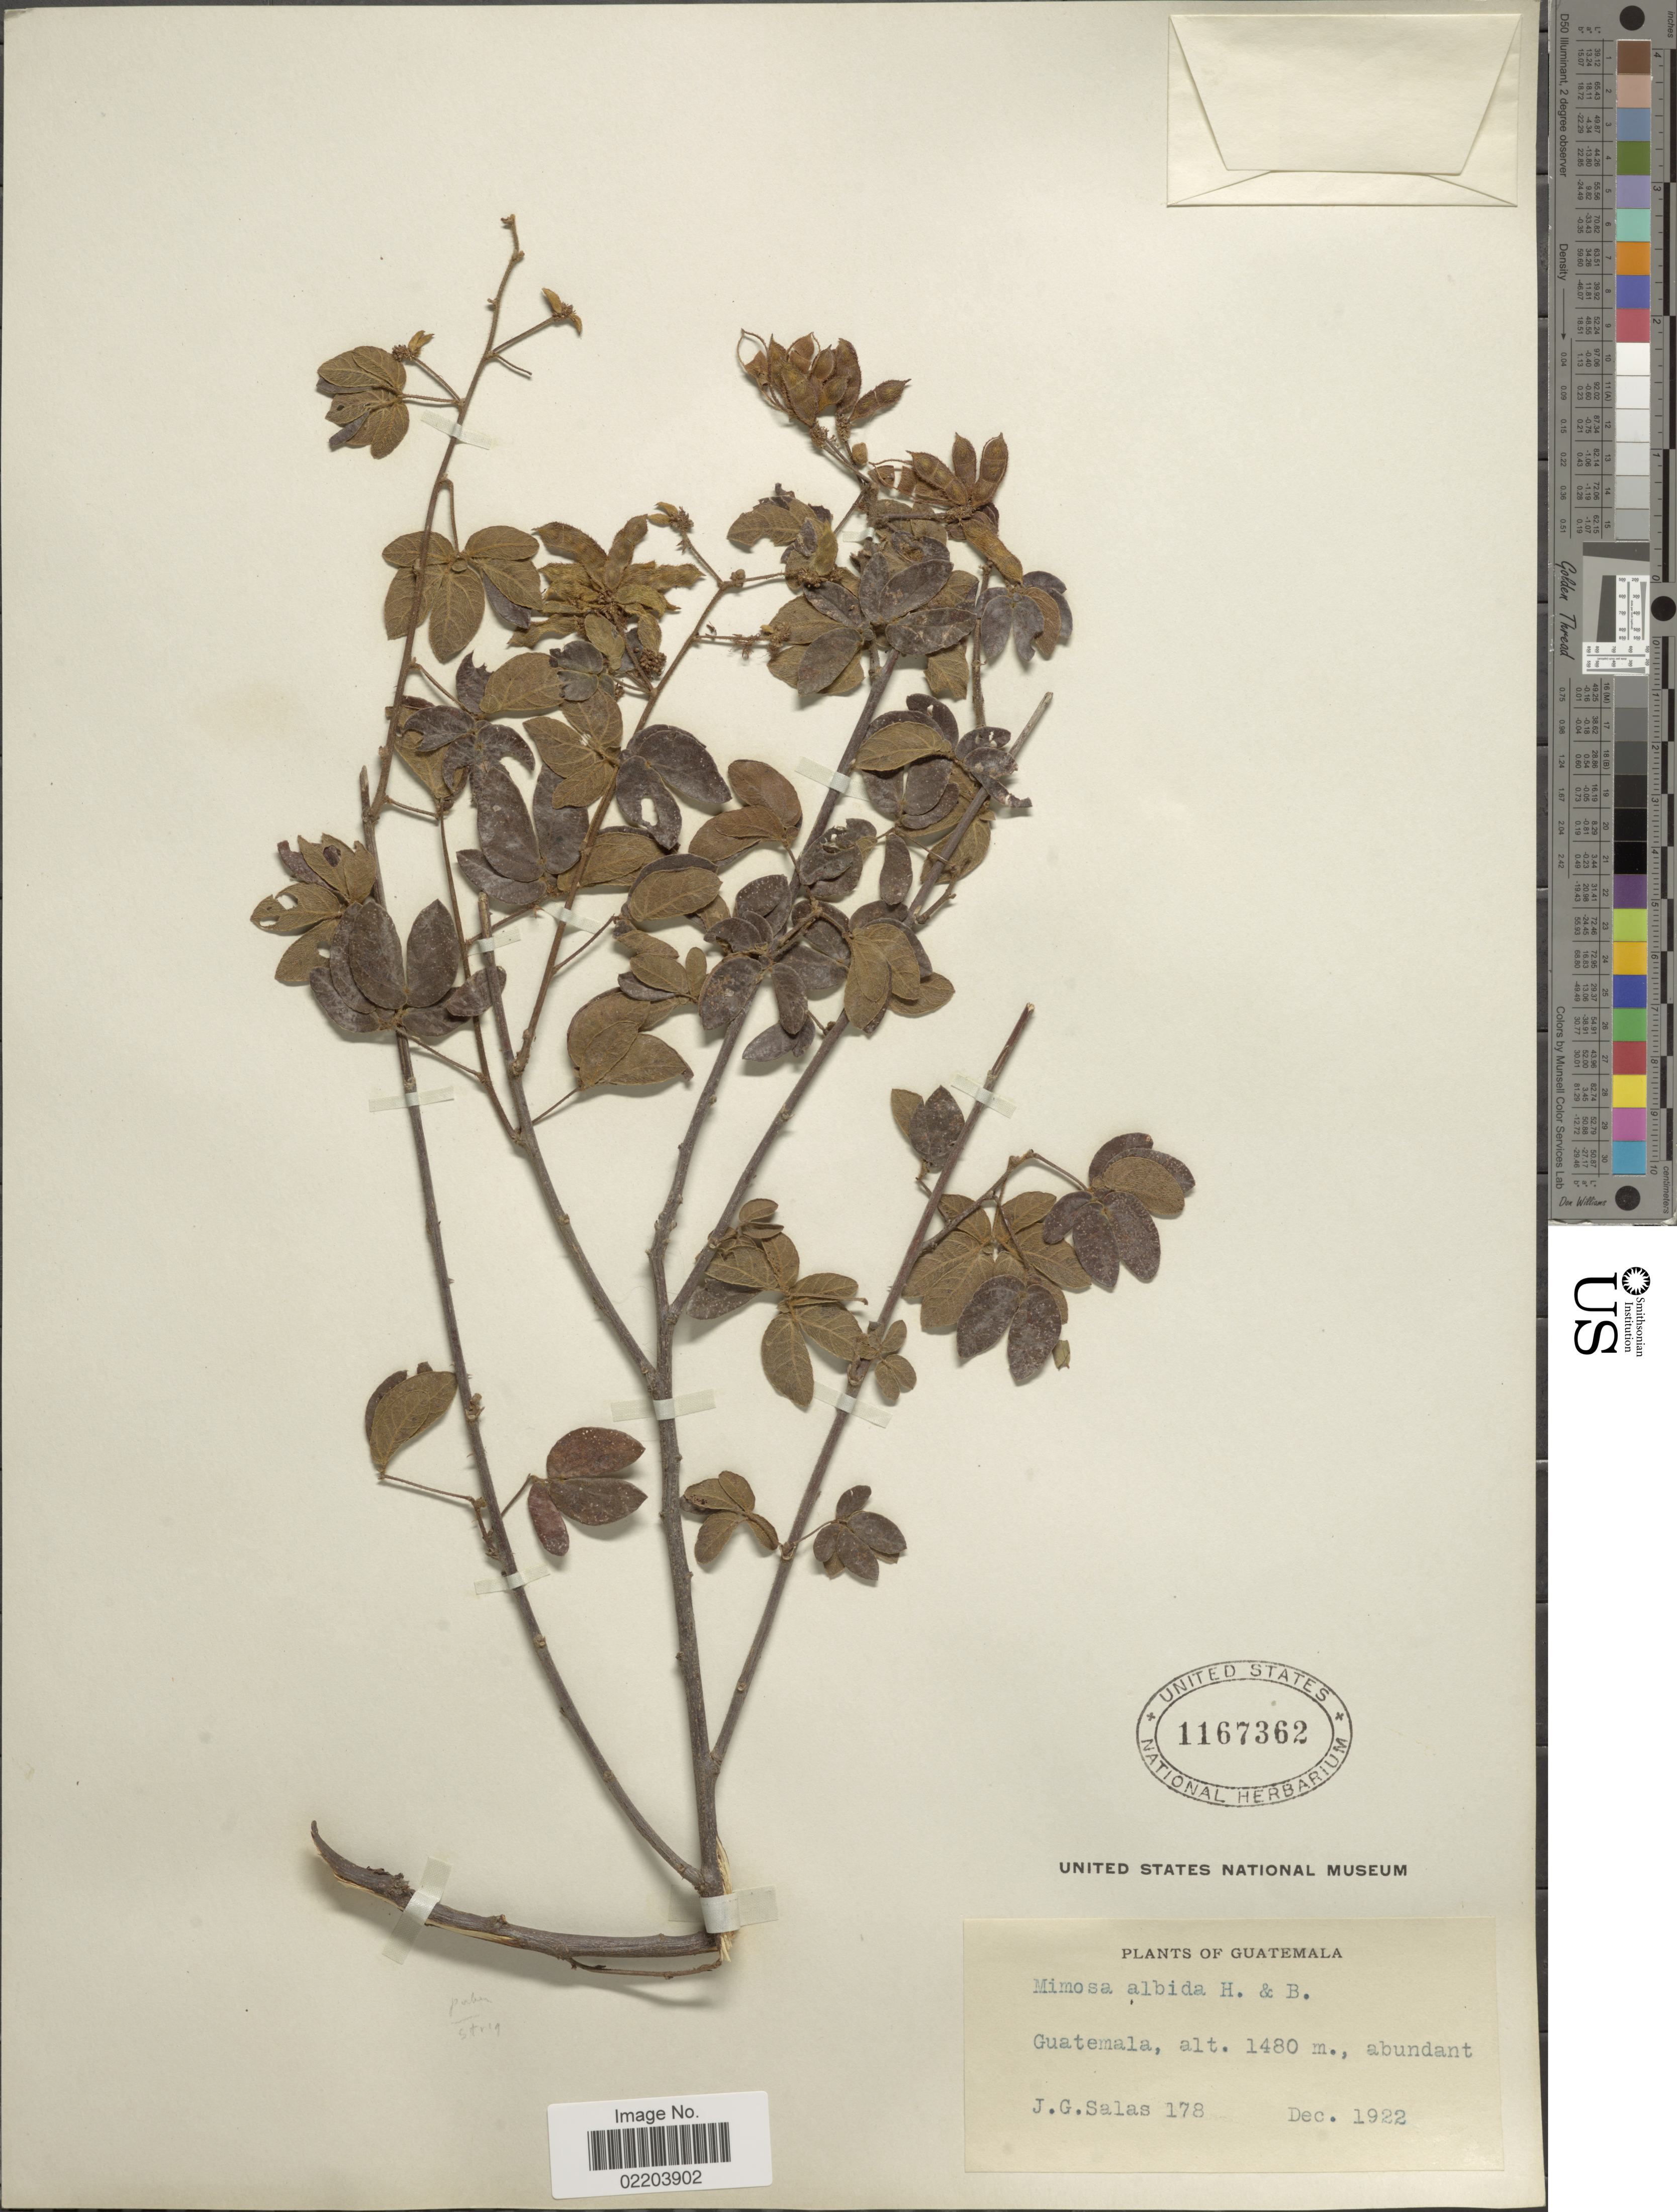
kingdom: Plantae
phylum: Tracheophyta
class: Magnoliopsida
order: Fabales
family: Fabaceae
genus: Mimosa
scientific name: Mimosa albida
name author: Humb. & Bonpl. ex Willd.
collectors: J. G. Salas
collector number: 178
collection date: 1922-12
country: Guatemala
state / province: Guatemala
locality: Guatemala., abundant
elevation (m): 1480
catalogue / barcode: US 1167362